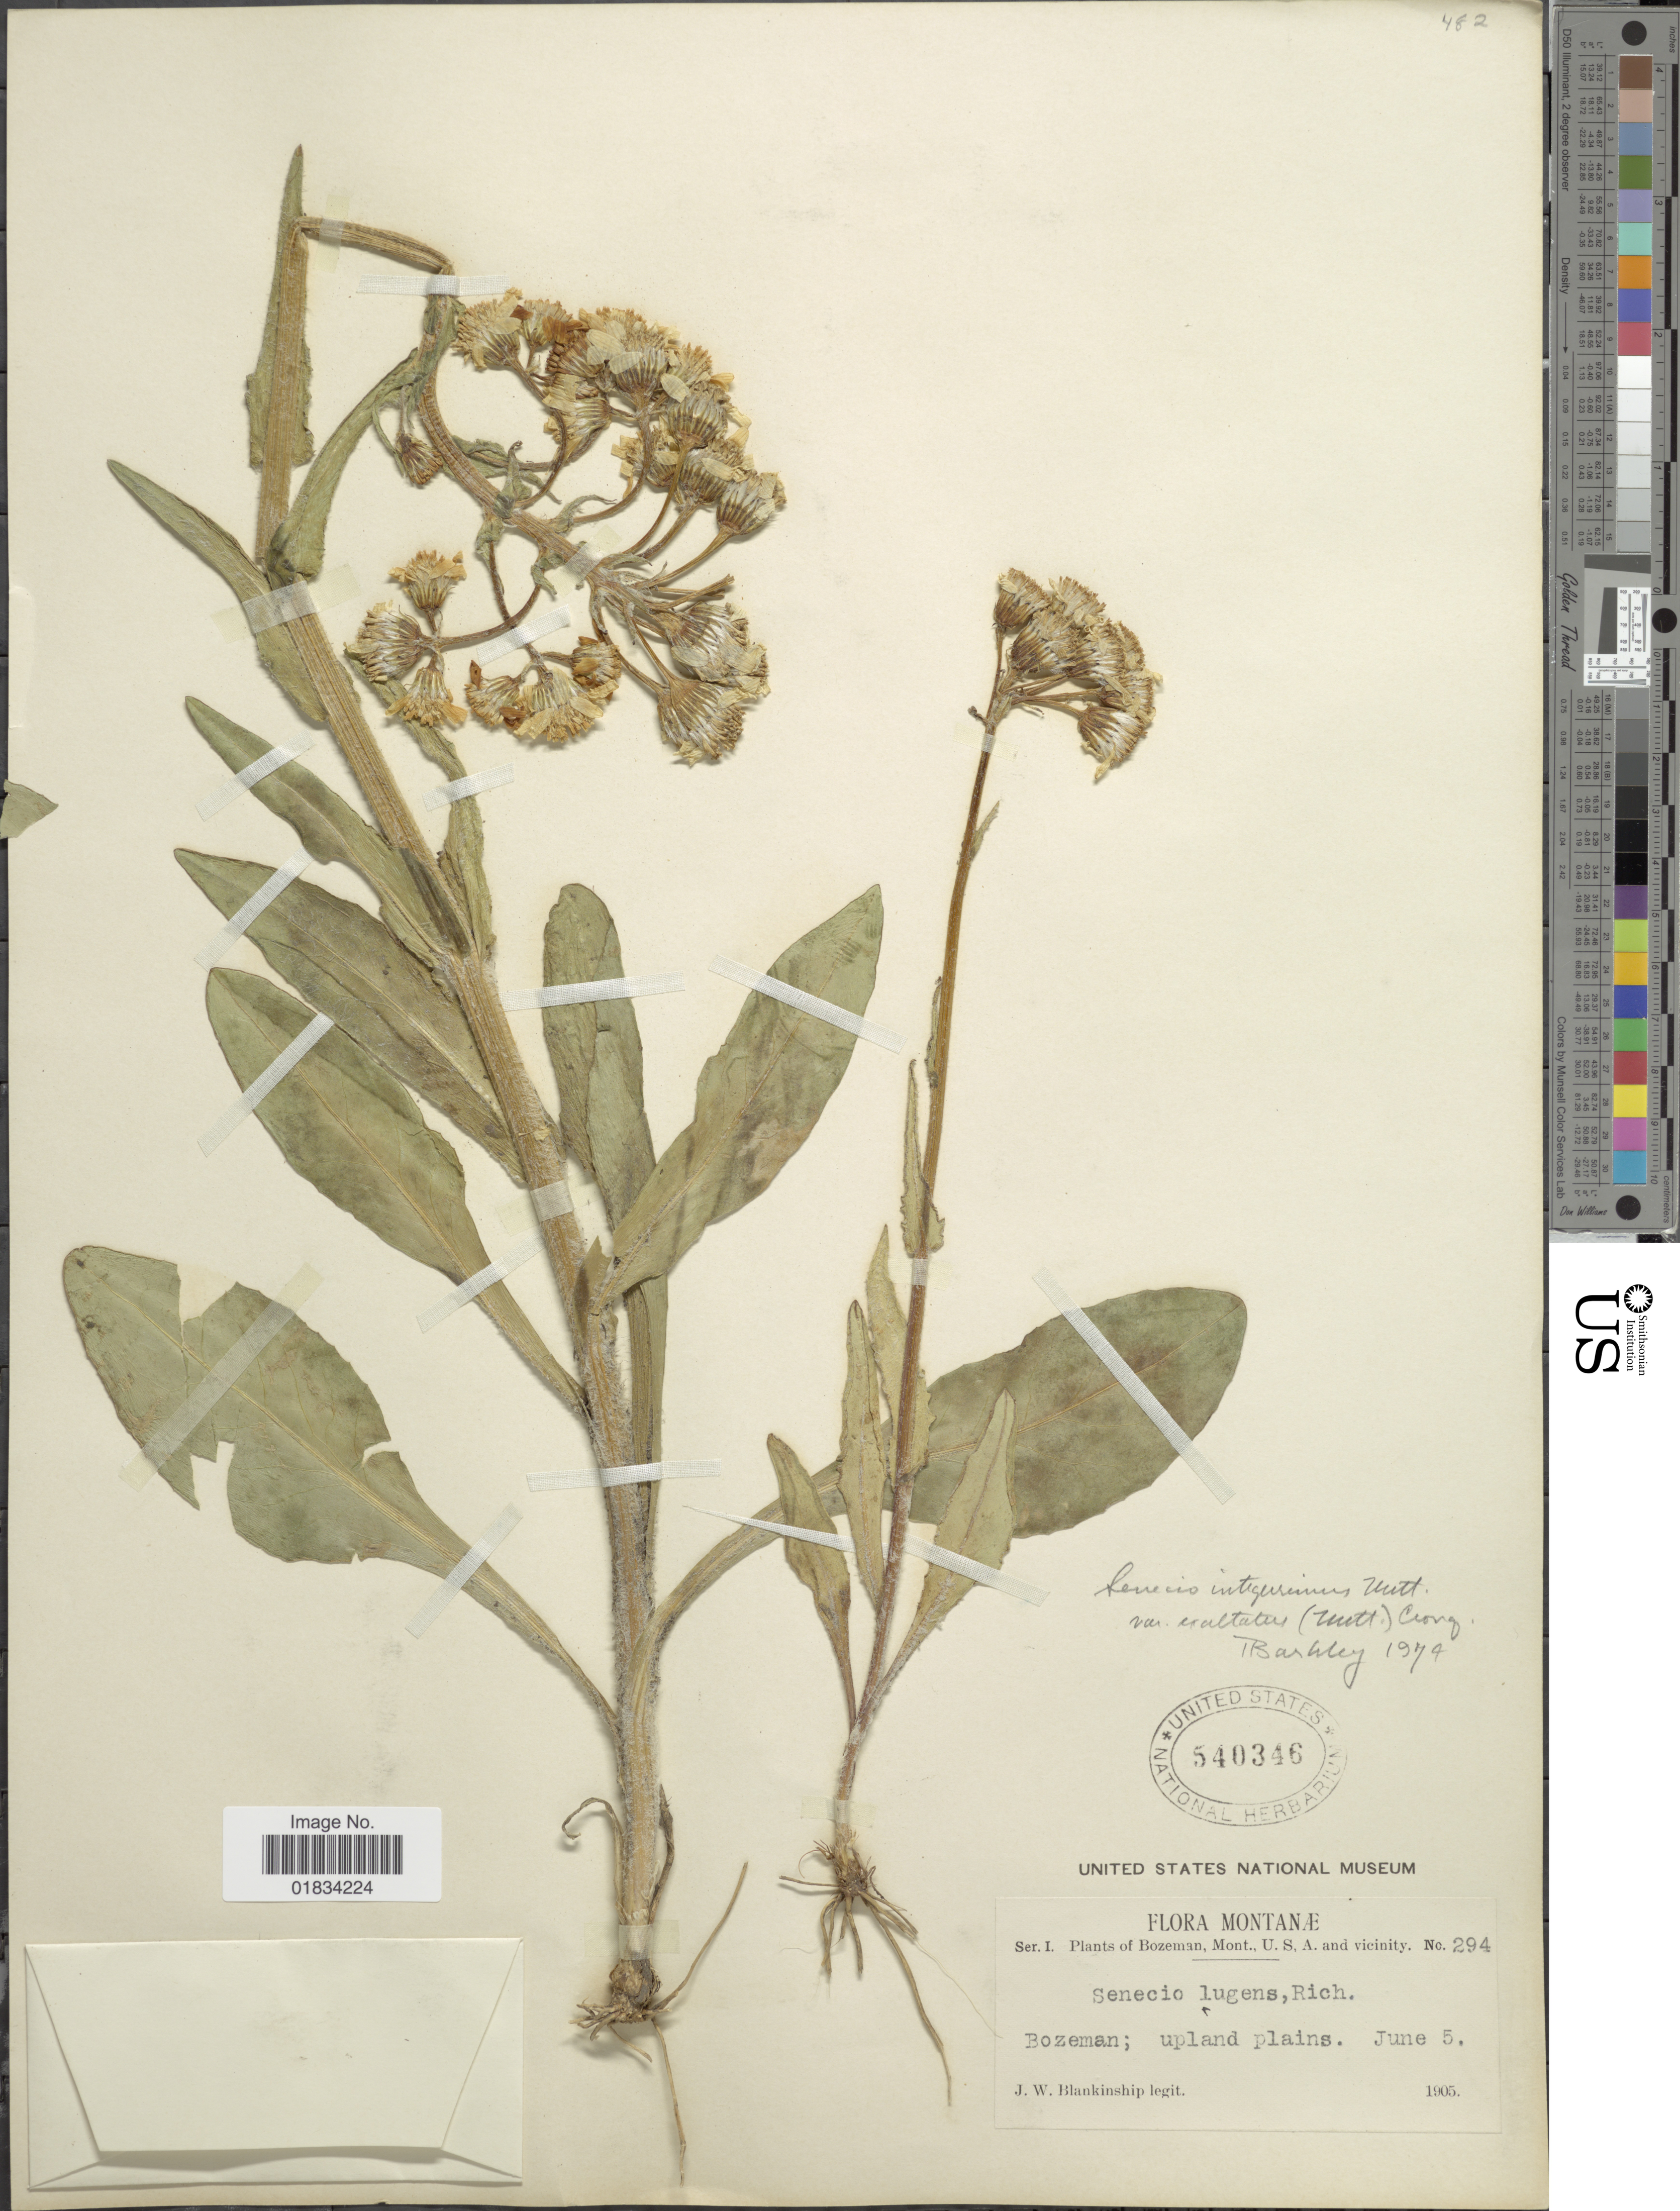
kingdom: Plantae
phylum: Tracheophyta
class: Magnoliopsida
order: Asterales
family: Asteraceae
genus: Senecio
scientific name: Senecio integerrimus var. exaltatus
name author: (Nutt.) Cronq.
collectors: J. W. Blankinship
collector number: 294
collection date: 1905-06-05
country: United States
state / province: Montana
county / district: Gallatin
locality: Bozeman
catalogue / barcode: US 540346